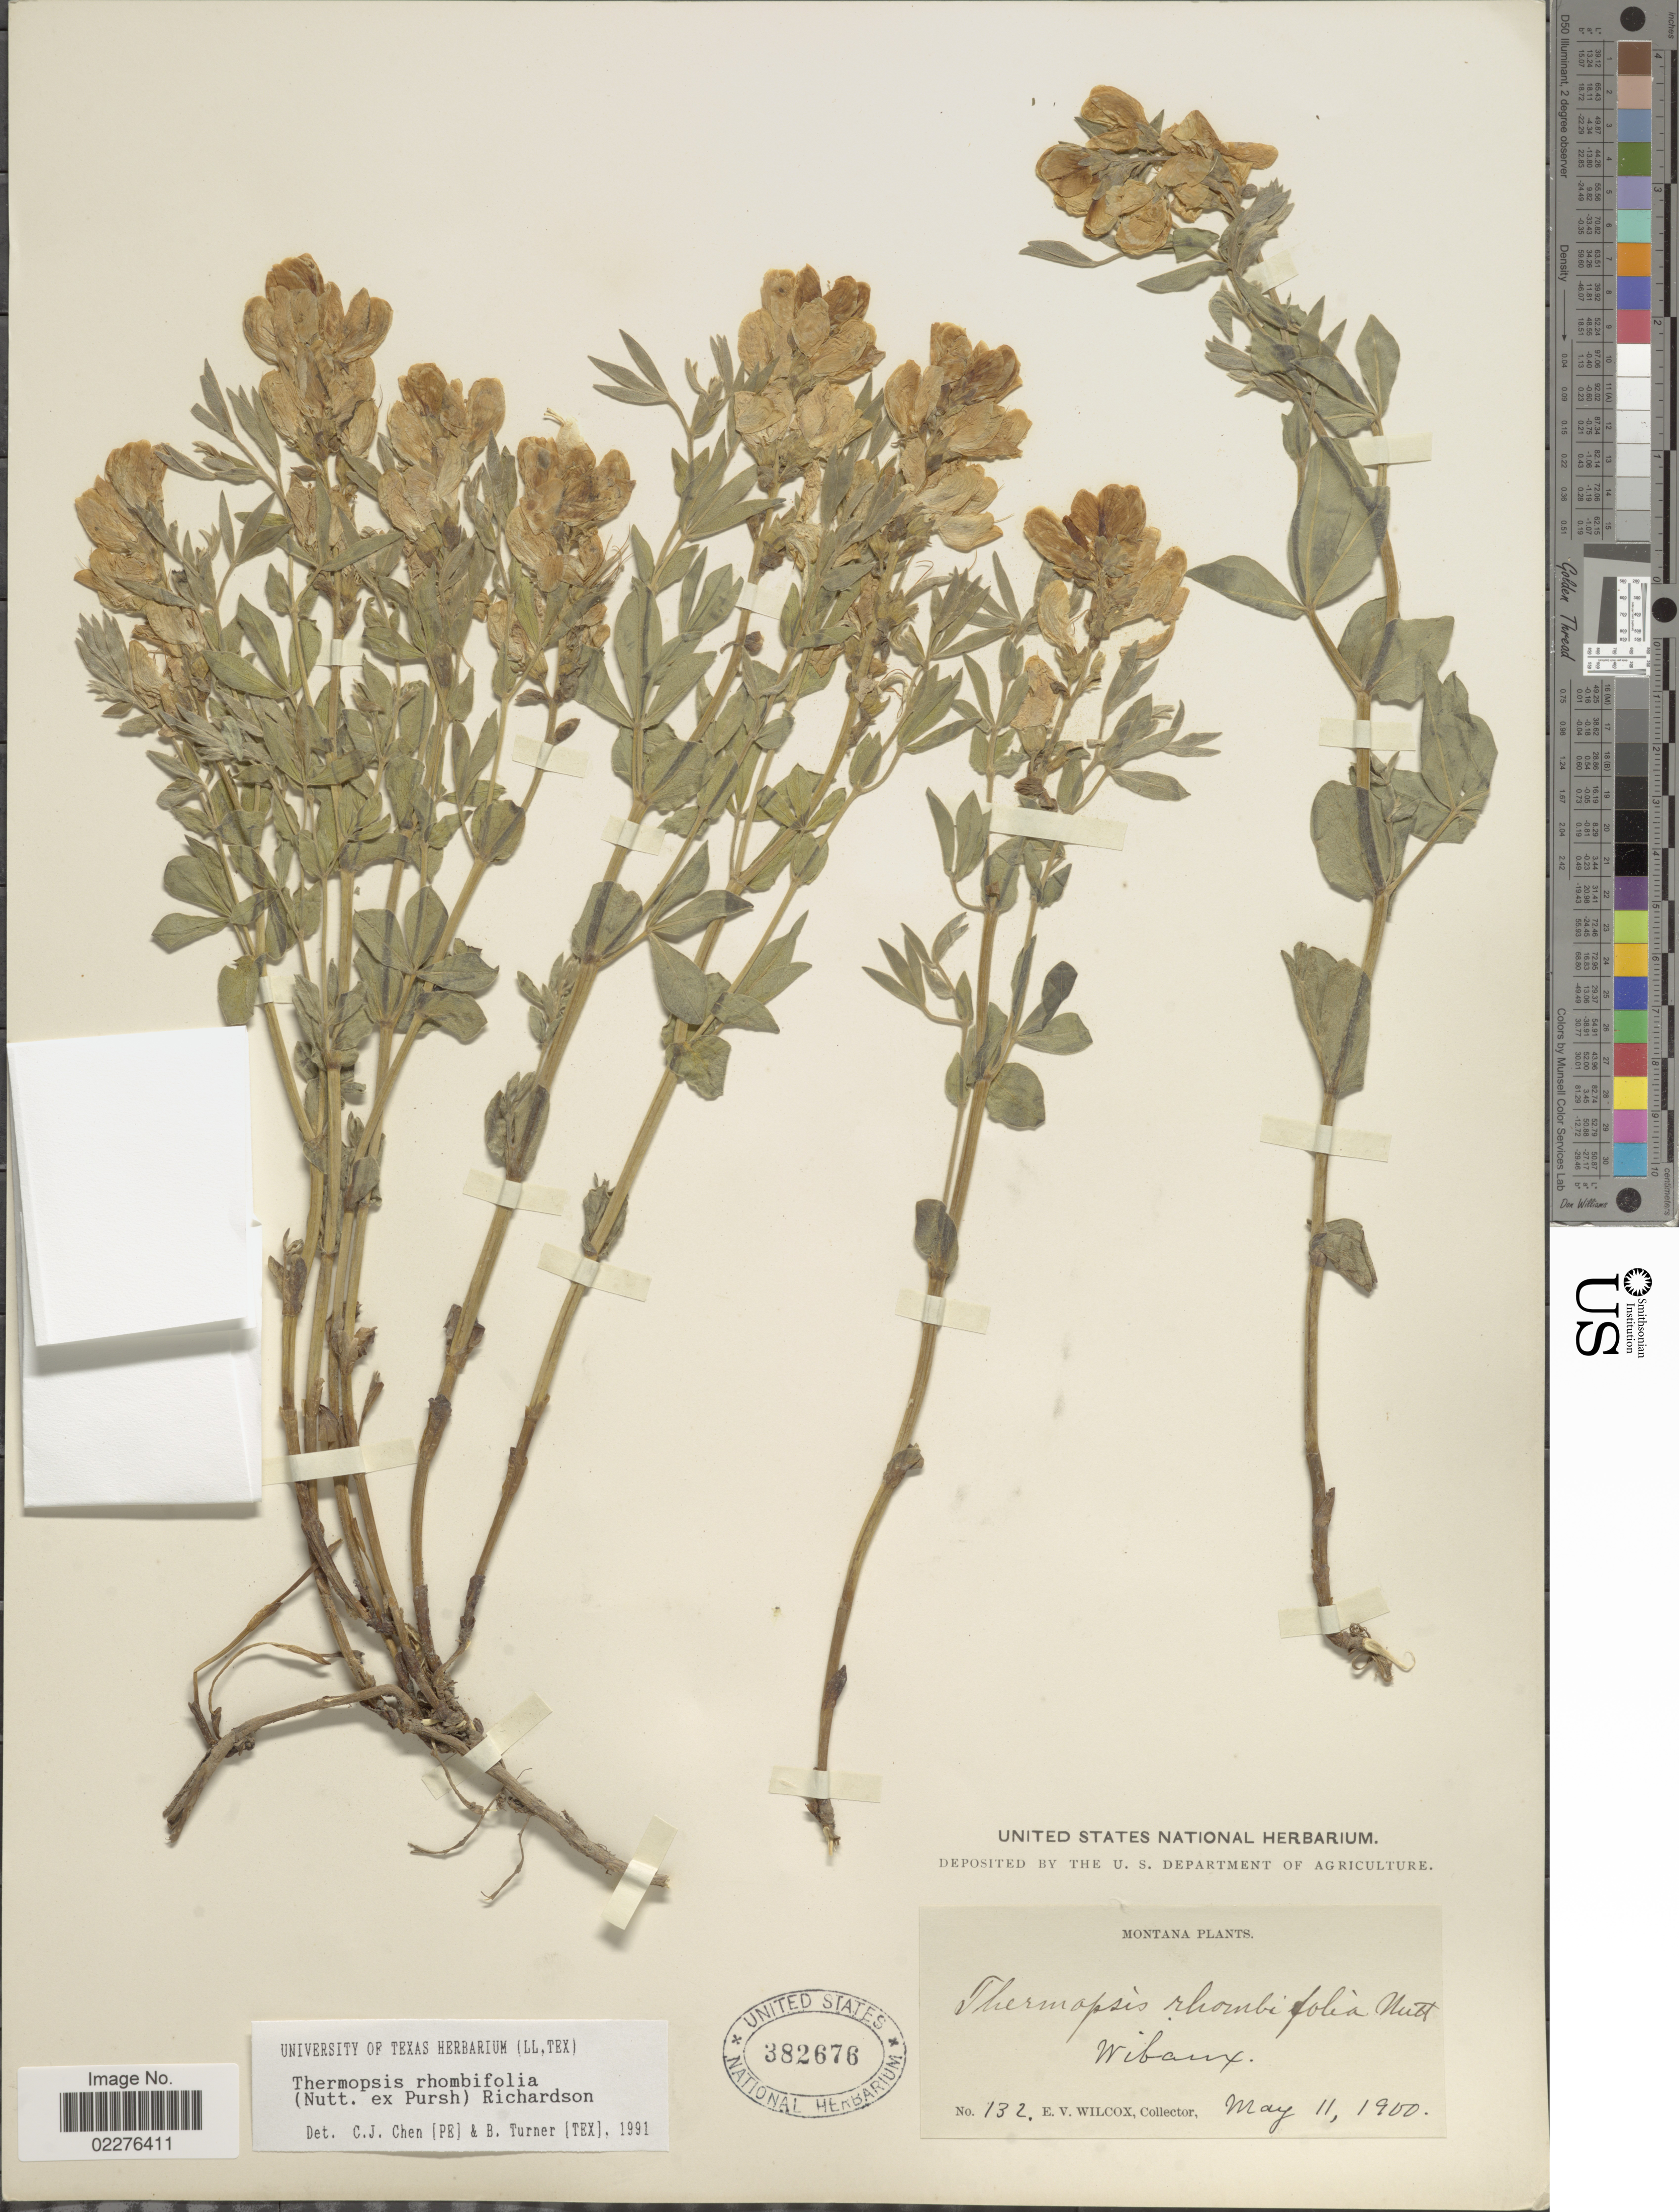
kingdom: Plantae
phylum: Tracheophyta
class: Magnoliopsida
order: Fabales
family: Fabaceae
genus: Thermopsis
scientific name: Thermopsis rhombifolia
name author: Richardson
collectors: E. V. Wilcox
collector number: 132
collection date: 1900-05-11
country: United States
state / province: Montana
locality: Wibaux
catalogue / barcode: US 382676